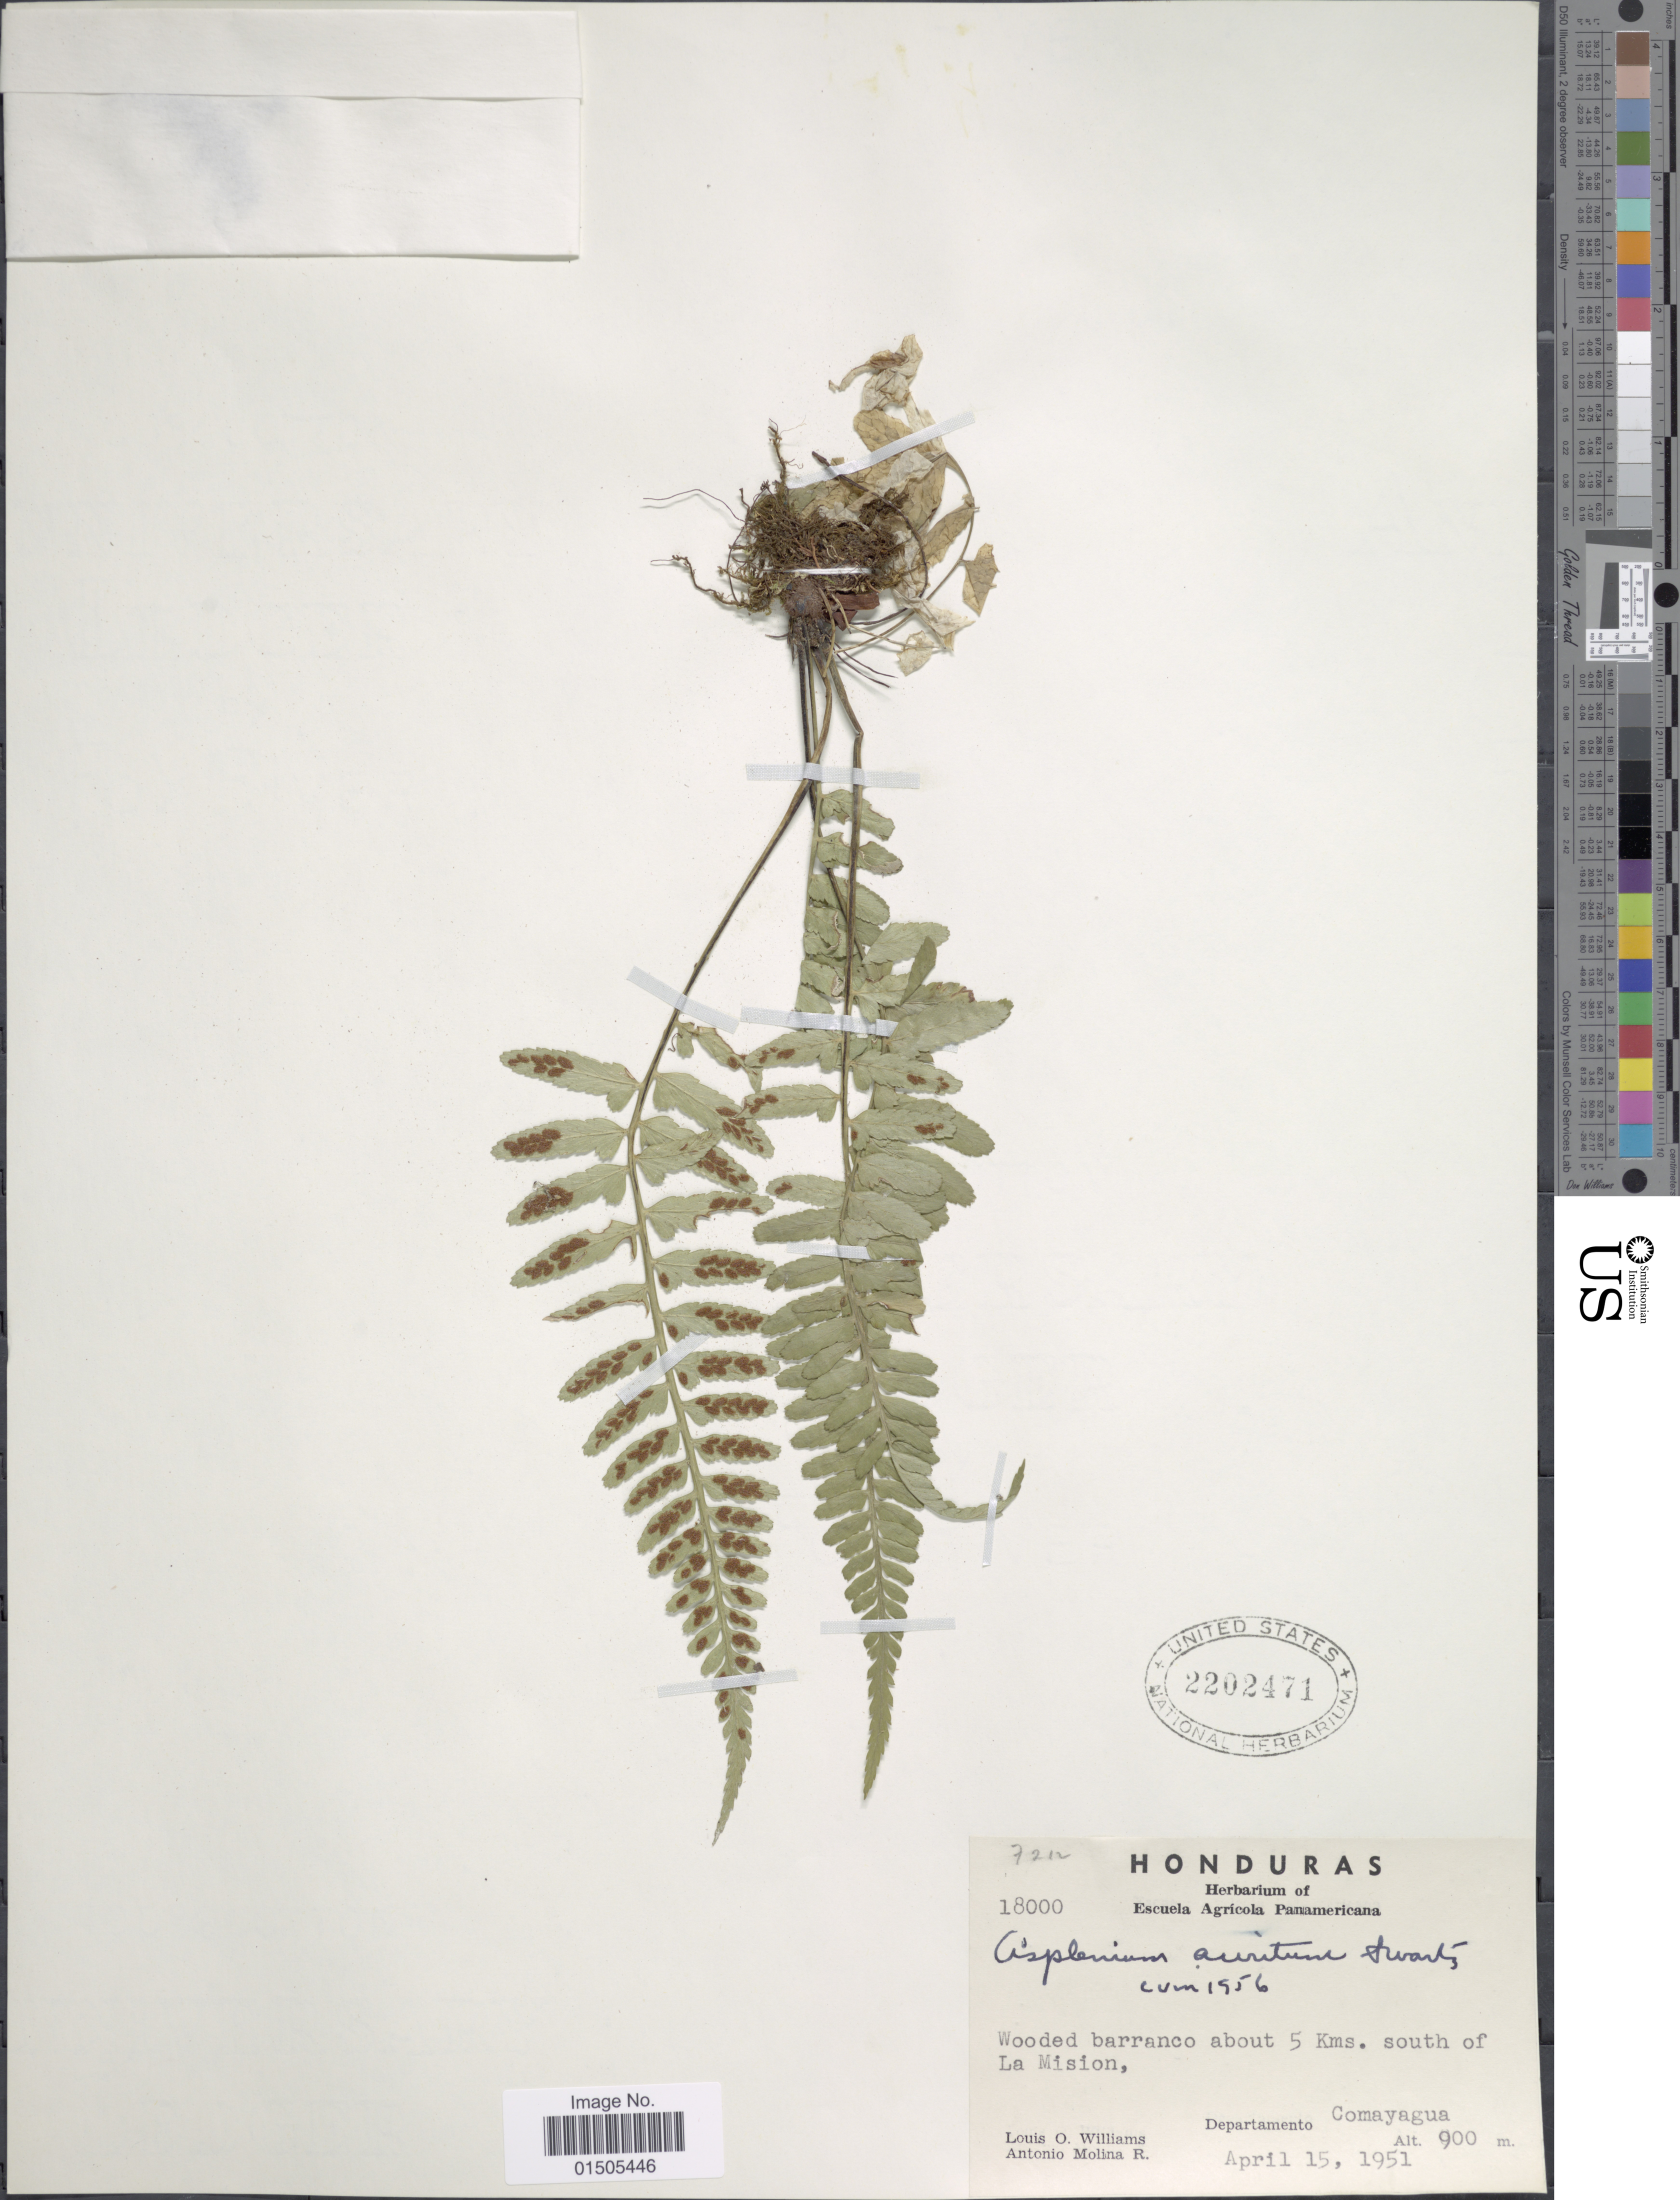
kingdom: Plantae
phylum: Tracheophyta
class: Polypodiopsida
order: Polypodiales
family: Aspleniaceae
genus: Asplenium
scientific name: Asplenium auritum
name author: Sw.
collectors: L. O. Williams & A. Molina R.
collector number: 18000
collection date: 1951-04-15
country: Honduras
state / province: Comayagua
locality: Wooded barranco about 5 Kms. south of La Mision.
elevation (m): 900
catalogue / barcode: US 2202471